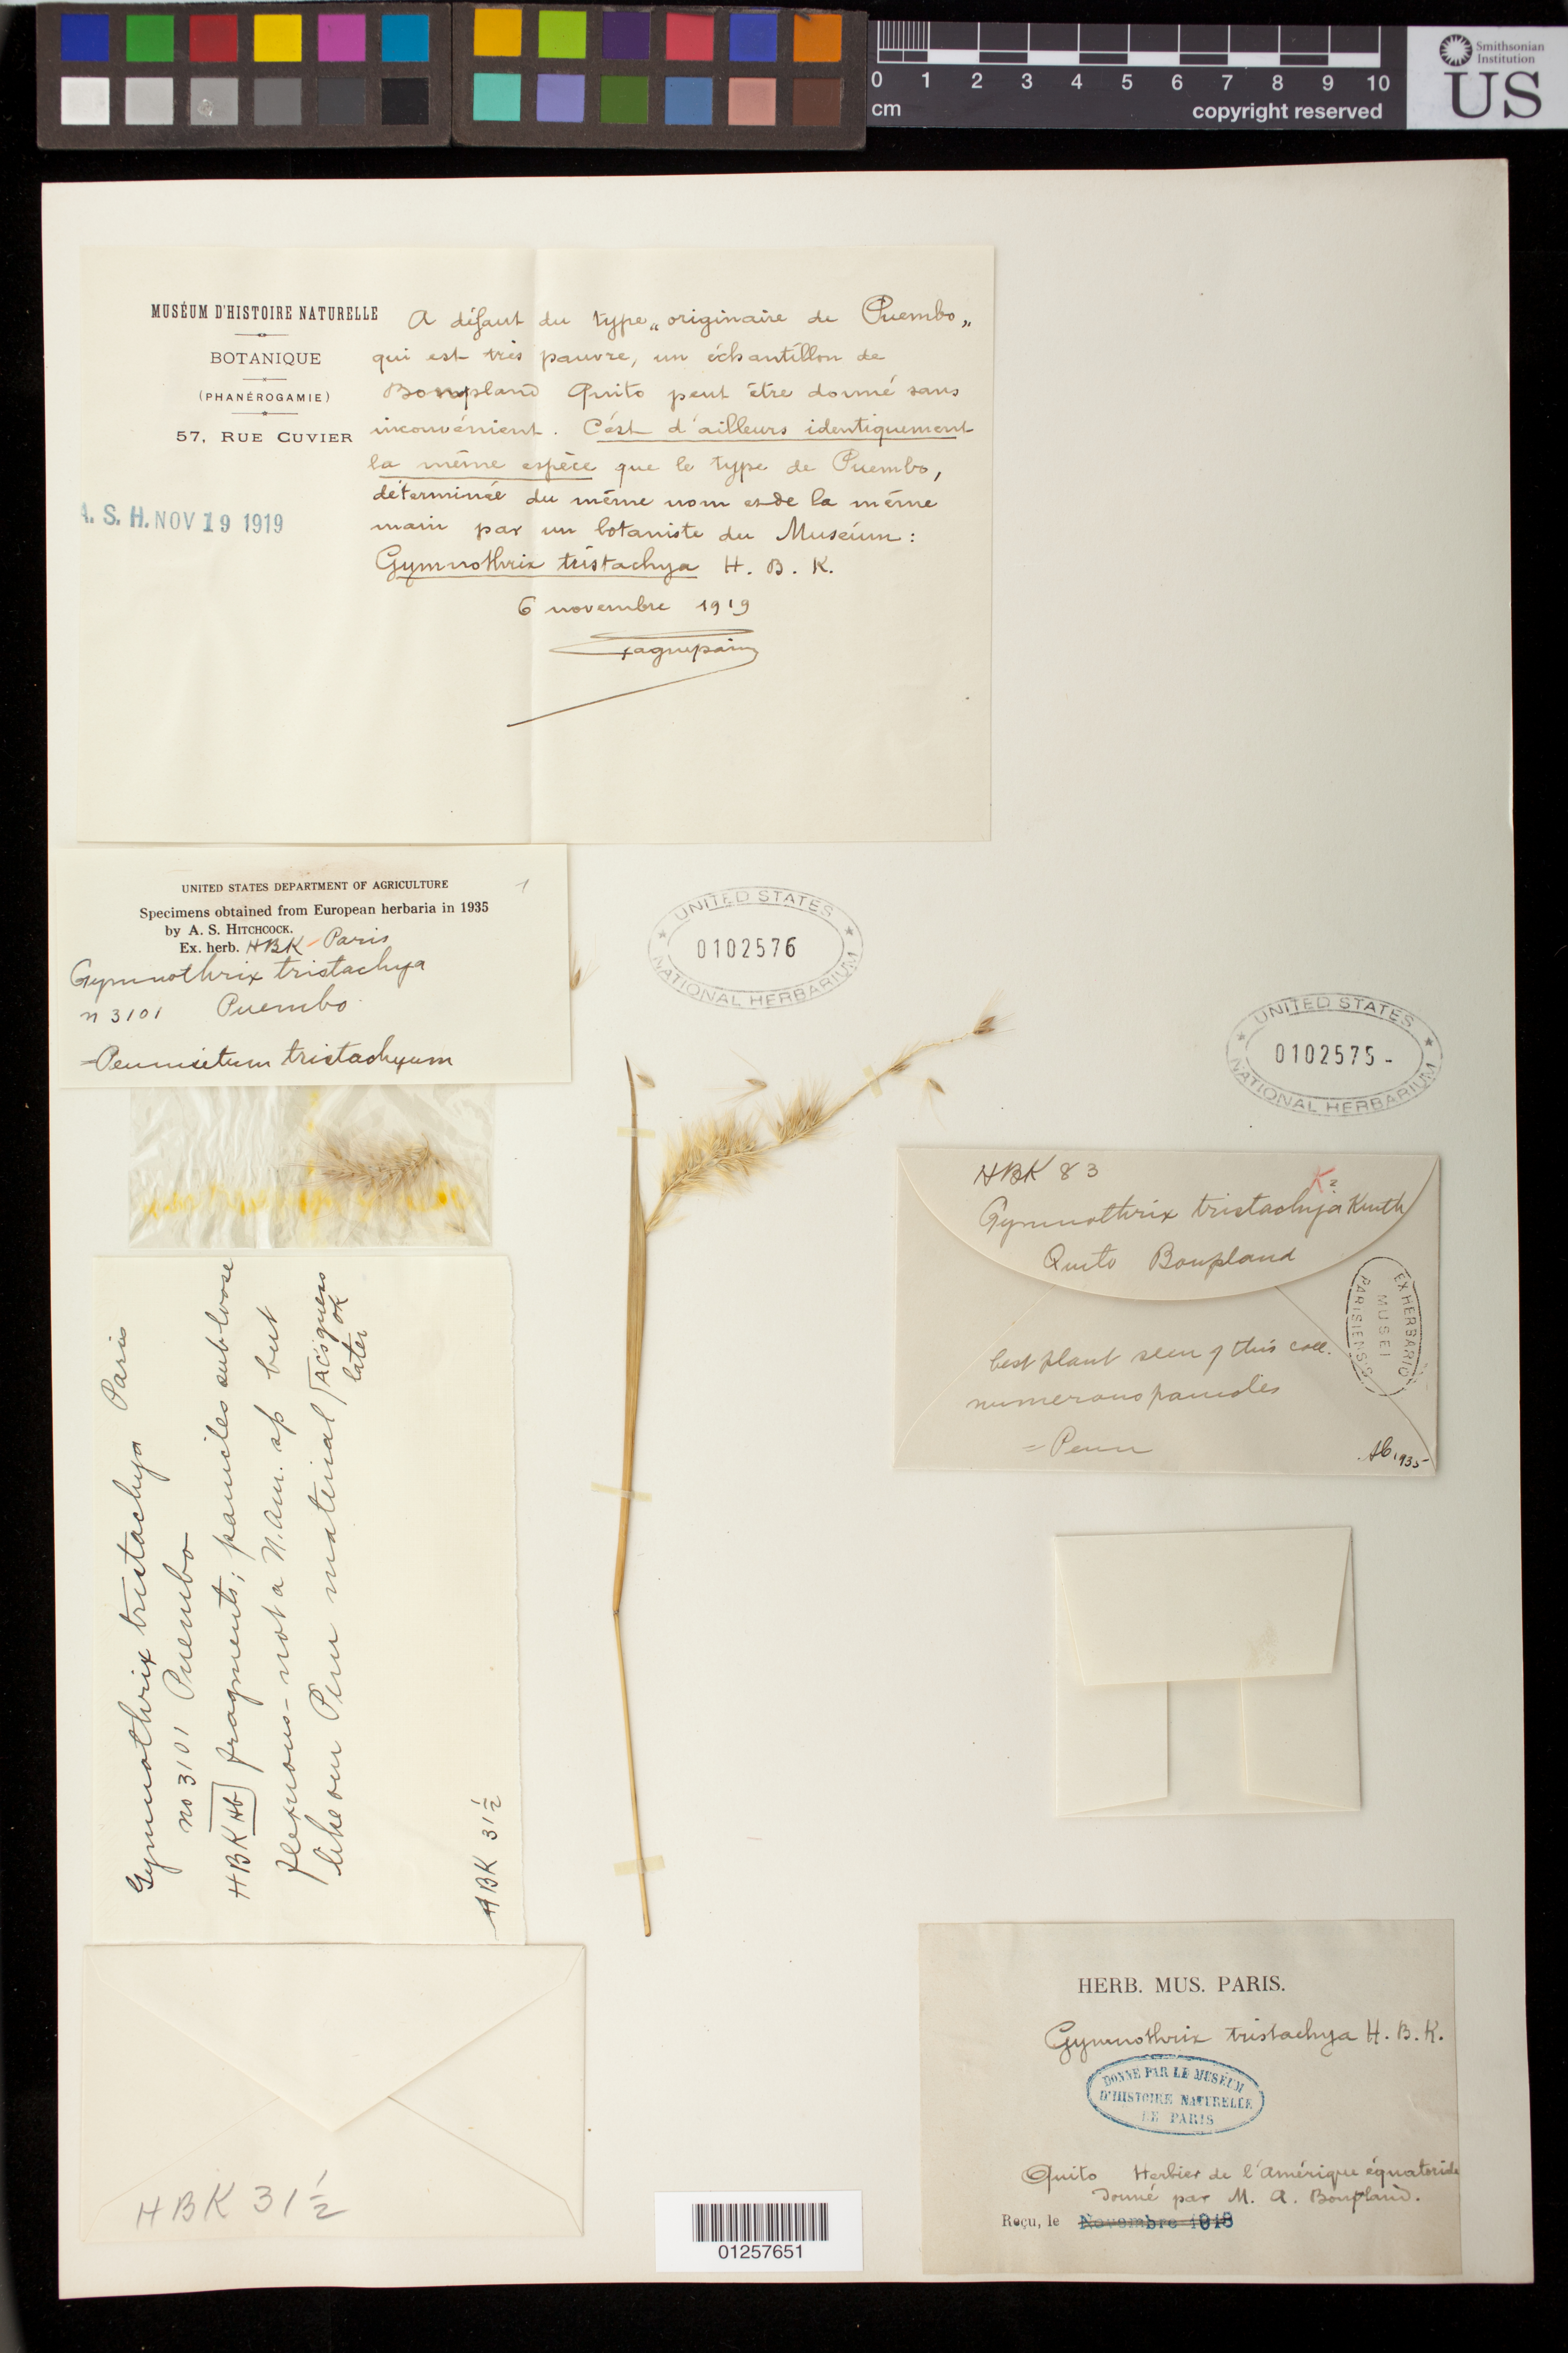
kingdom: Plantae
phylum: Tracheophyta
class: Liliopsida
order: Poales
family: Poaceae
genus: Gymnotrix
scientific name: Gymnotrix tristachya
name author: Kunth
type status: Type Collection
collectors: F. W. Humboldt & A. J. A. Bonpland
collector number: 3101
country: Ecuador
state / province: Pichincha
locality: Puembo.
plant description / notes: Fragmentary material of type specimen ex herb. Paris. [Several confusing elements on sheet]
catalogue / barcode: US 102576-2